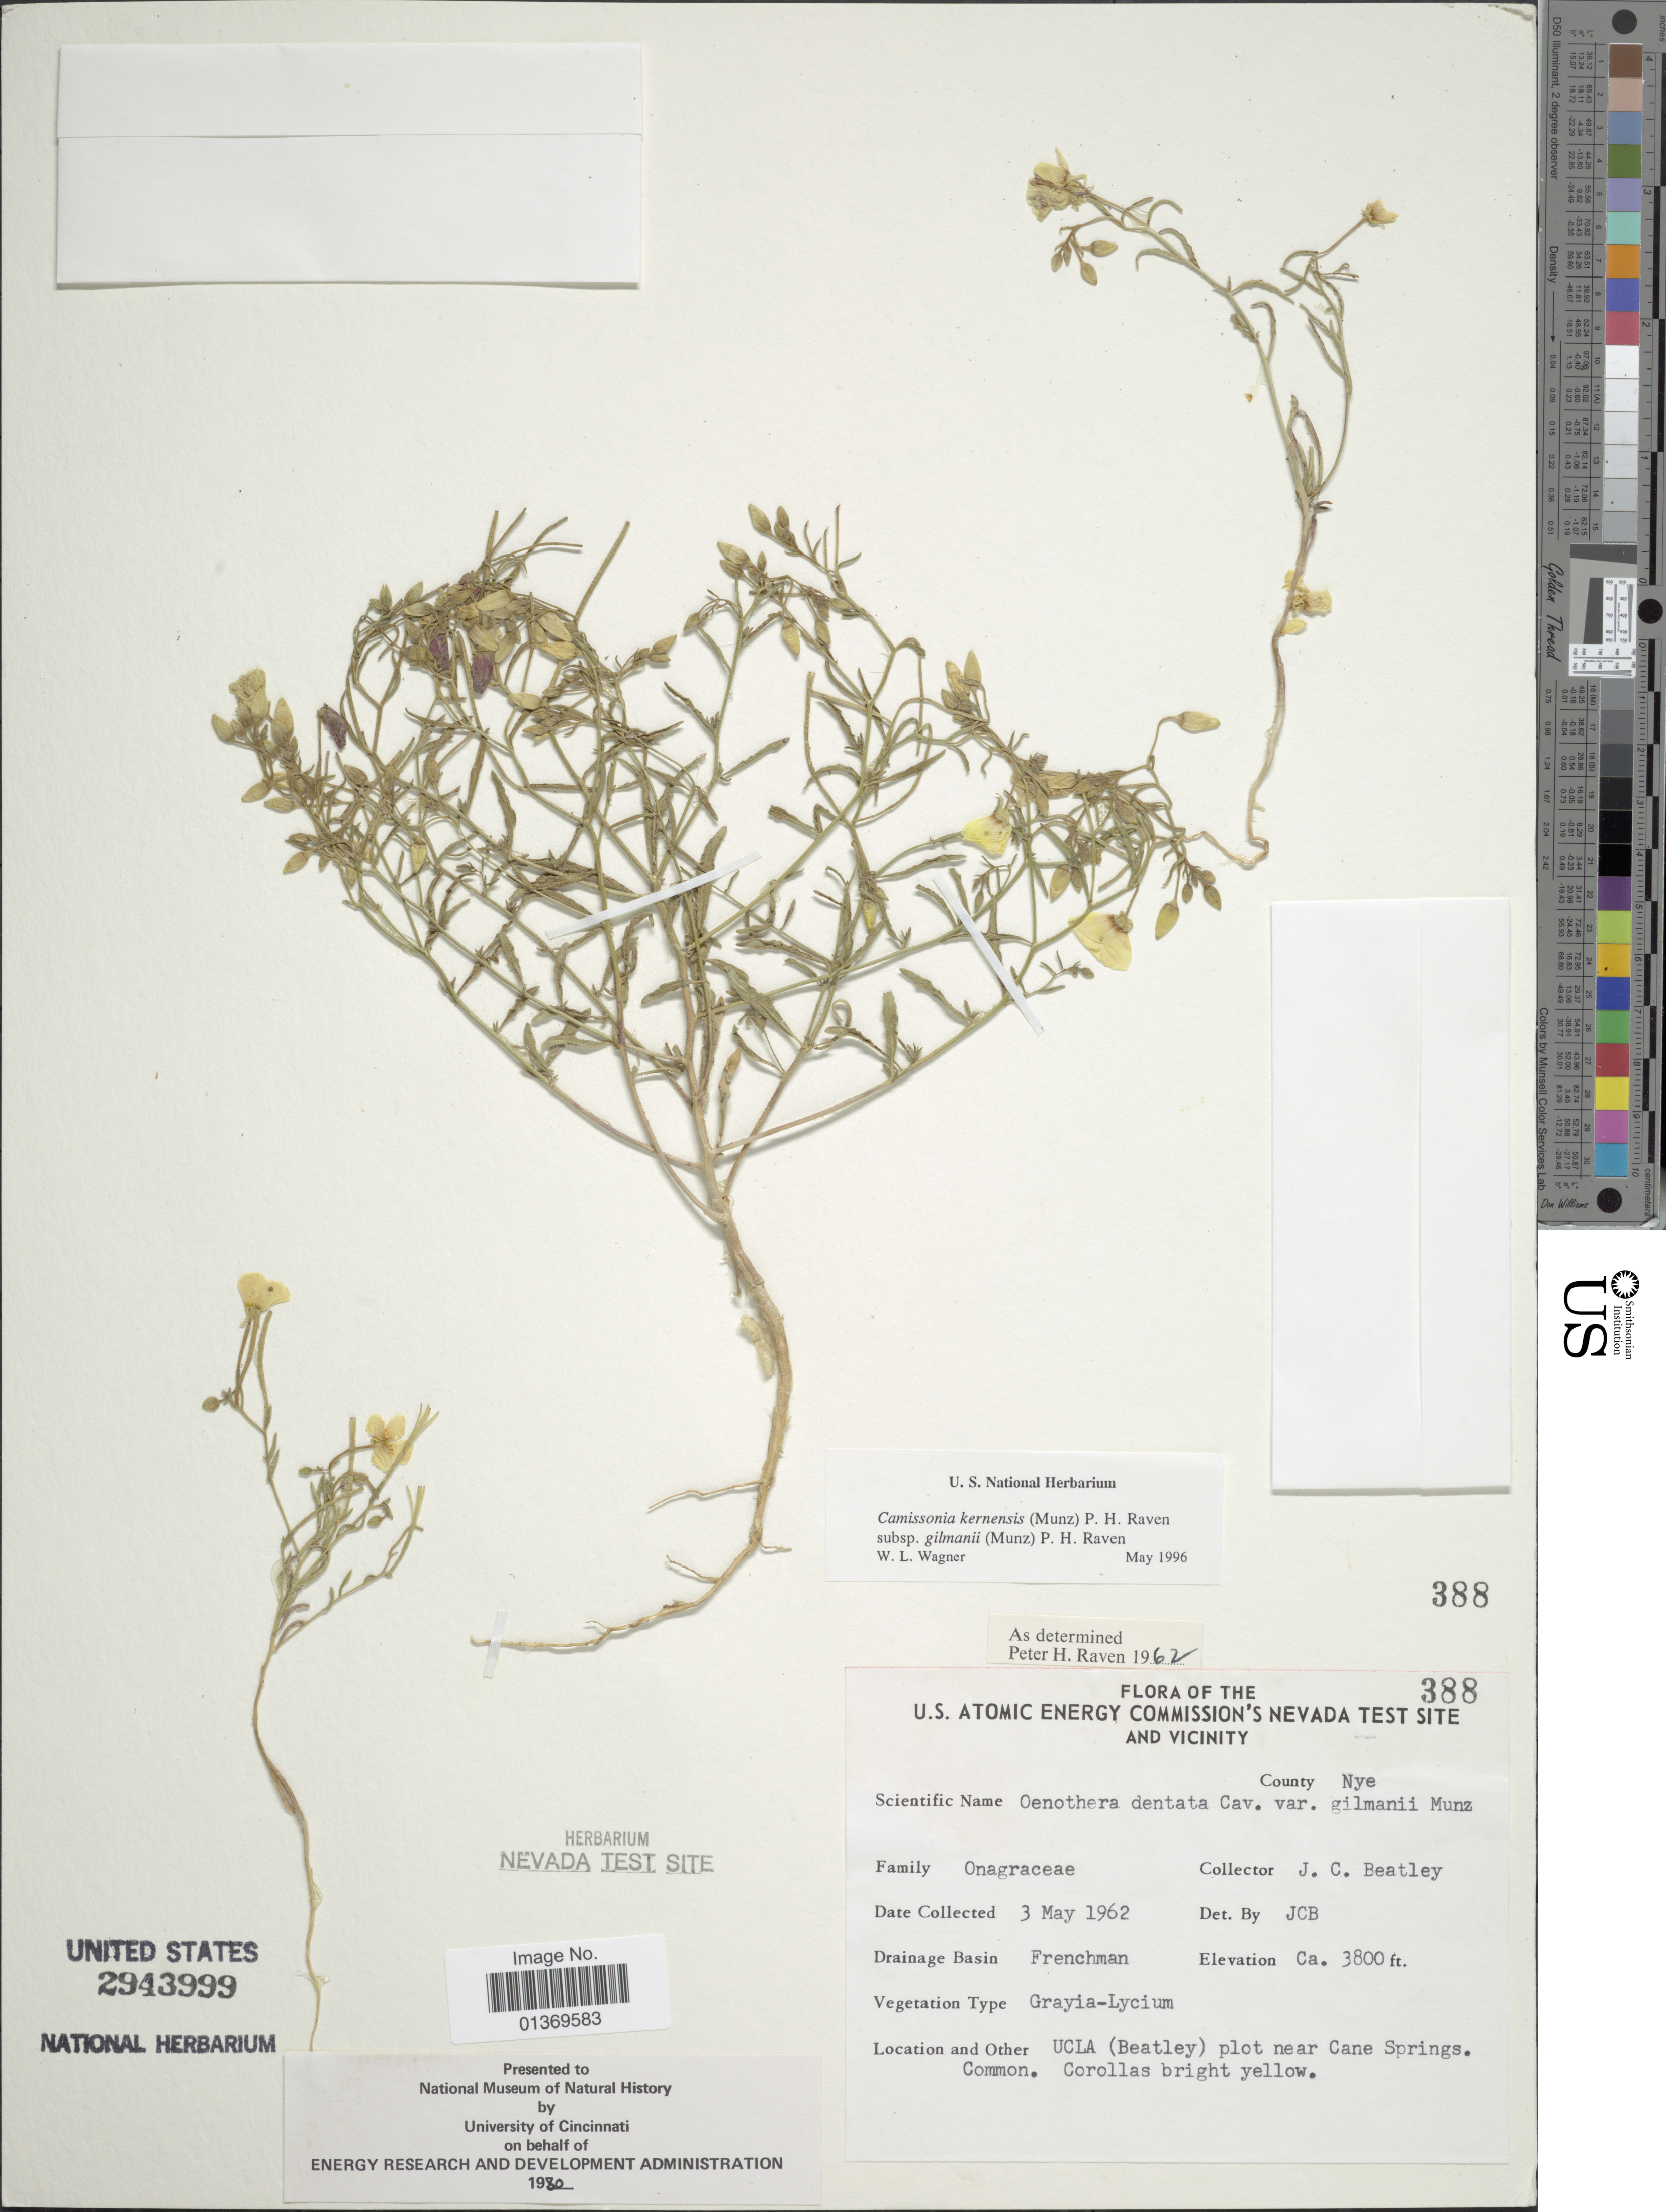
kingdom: Plantae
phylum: Tracheophyta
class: Magnoliopsida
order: Myrtales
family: Onagraceae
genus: Camissonia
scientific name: Camissonia kernensis subsp. gilmanii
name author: (Munz) P.H. Raven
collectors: J. C. Beatley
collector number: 388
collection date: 1962-05-03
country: United States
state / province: Nevada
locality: U. S. Atomic Energy Commission's Nevada Test Site and Vicinity, County Nye, Drainage Basin Frenchman, plot near Cane Springs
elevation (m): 1158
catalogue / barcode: US 2943999